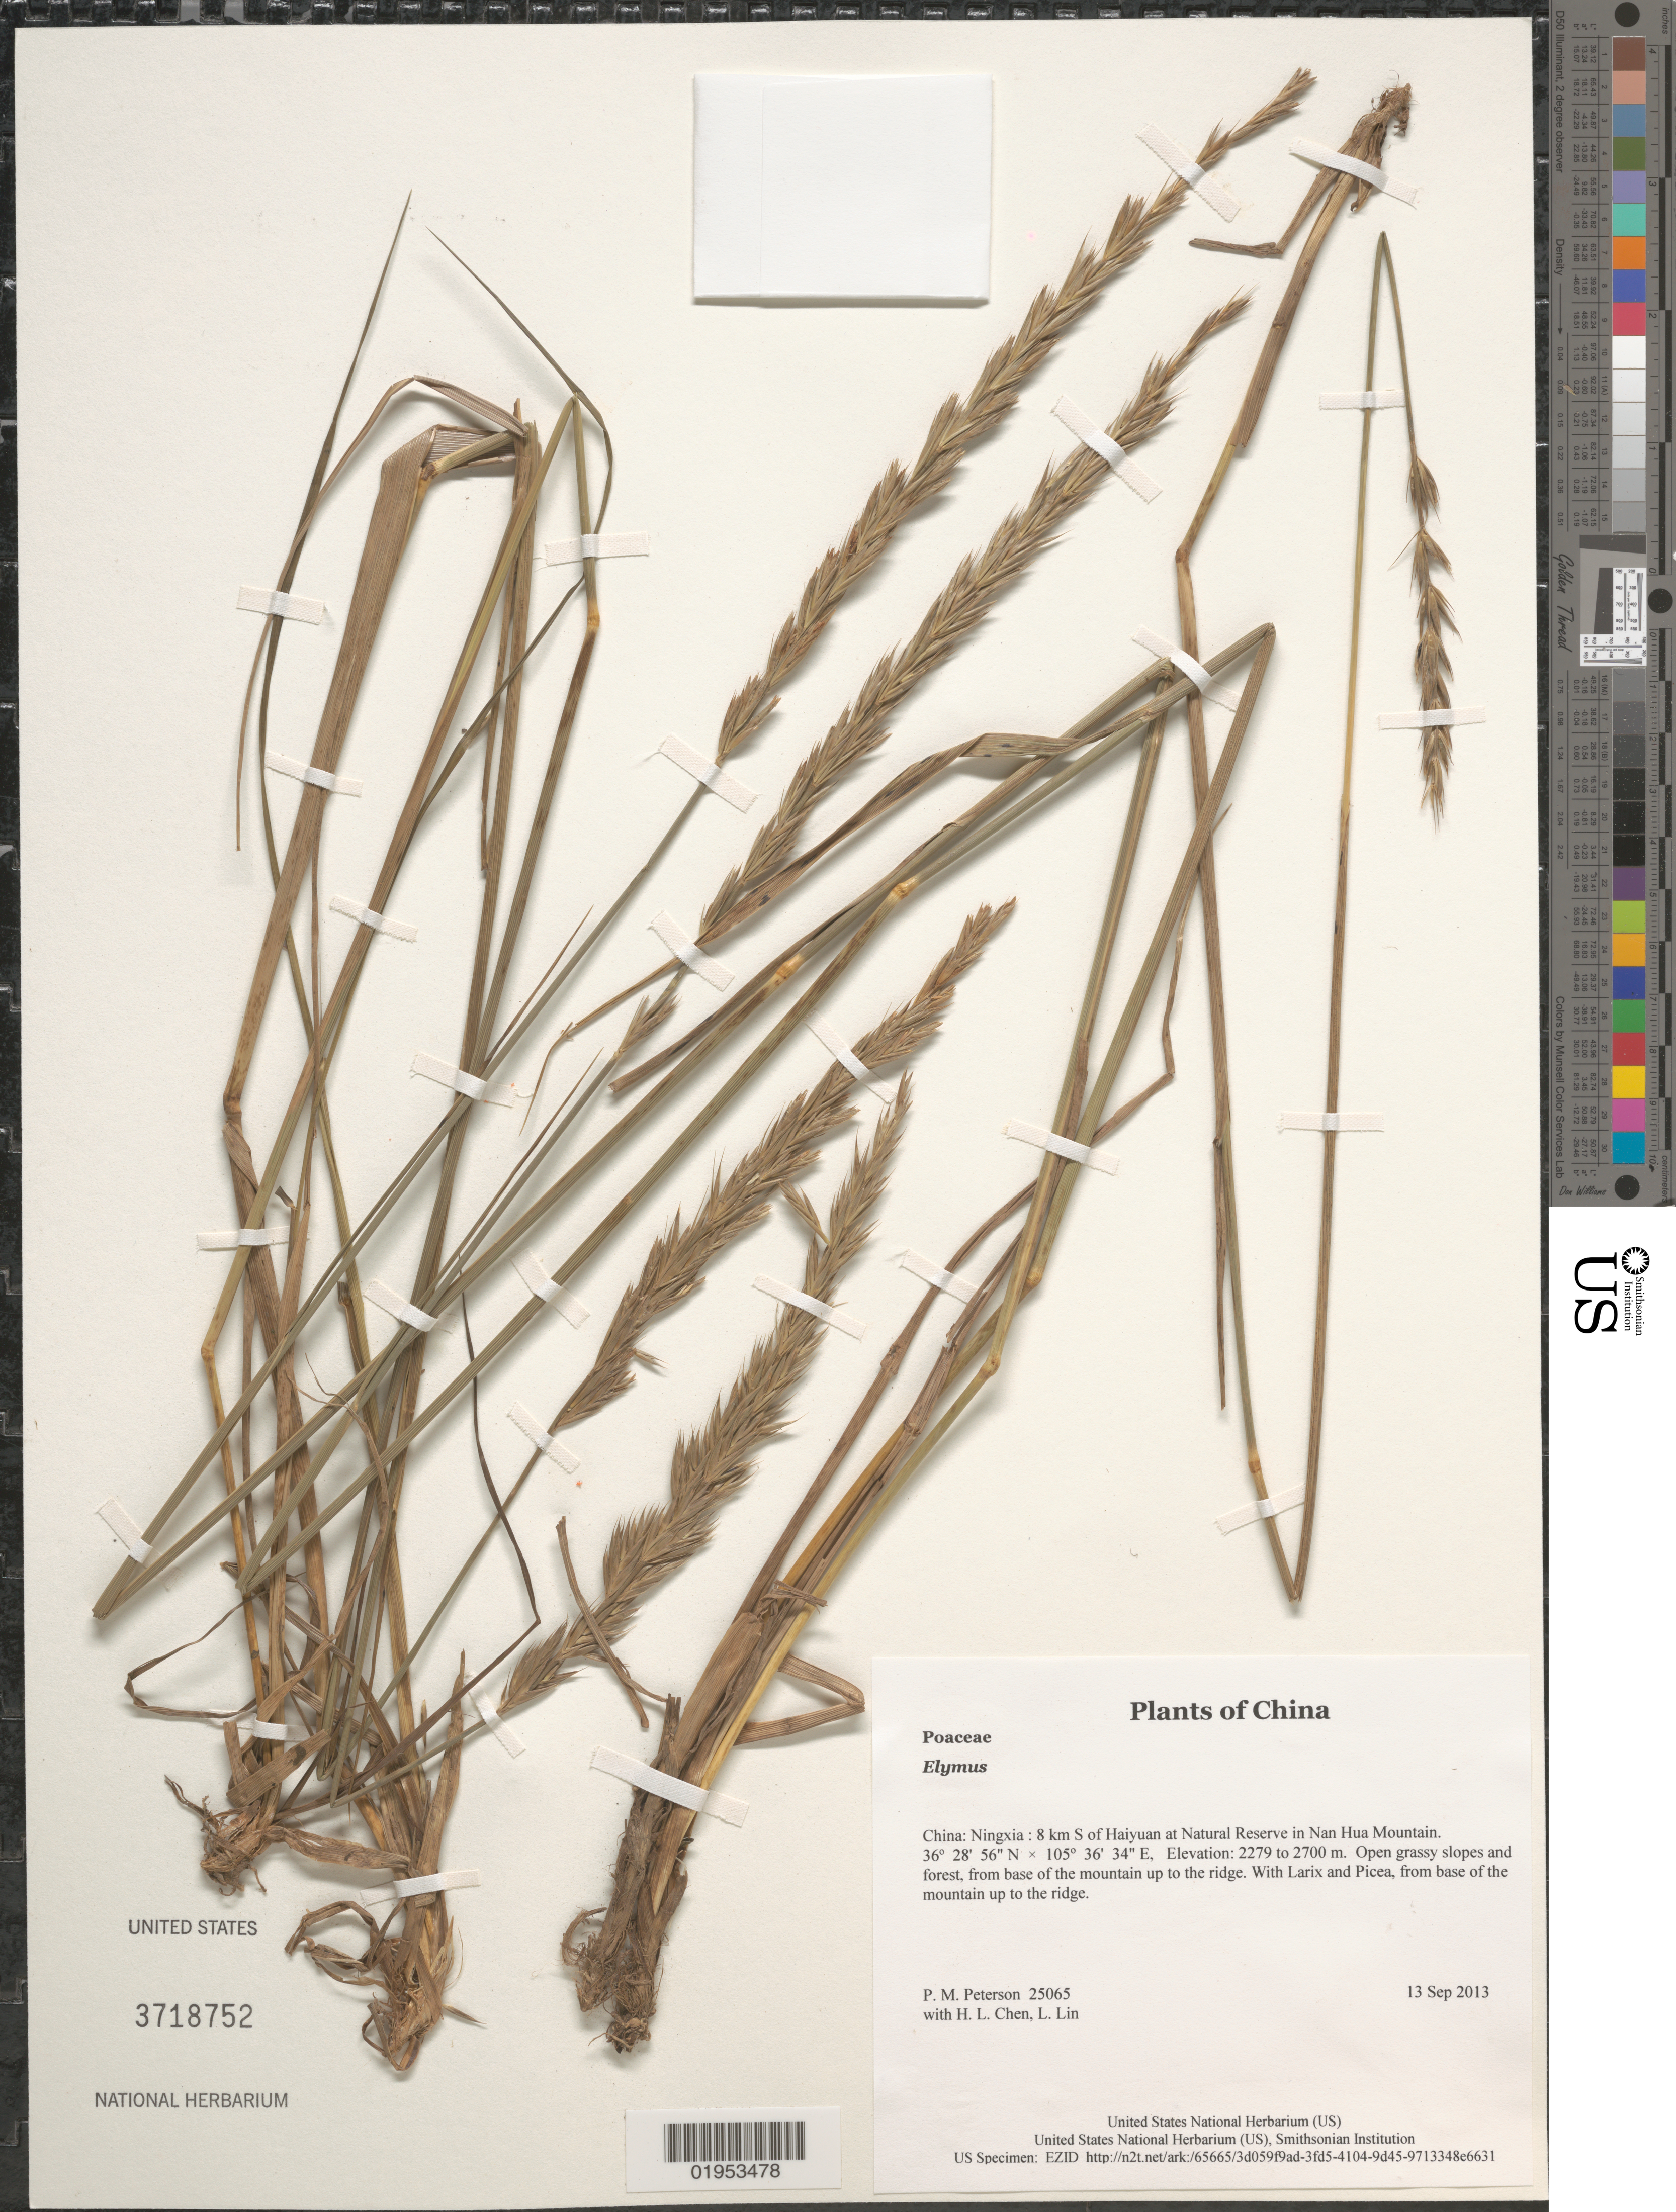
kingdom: Plantae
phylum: Tracheophyta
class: Liliopsida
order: Poales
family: Poaceae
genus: Elymus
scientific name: Elymus sp.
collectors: P. M. Peterson, H. L. Chen & L. Lin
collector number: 25065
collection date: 2013-09-13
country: China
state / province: Ningxia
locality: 8 km S of Haiyuan at Natural Reserve in Nan Hua Mountain.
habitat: Open grassy slopes and forest, from base of the mountain up to the ridge.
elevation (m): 2279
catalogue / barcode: US 3718752